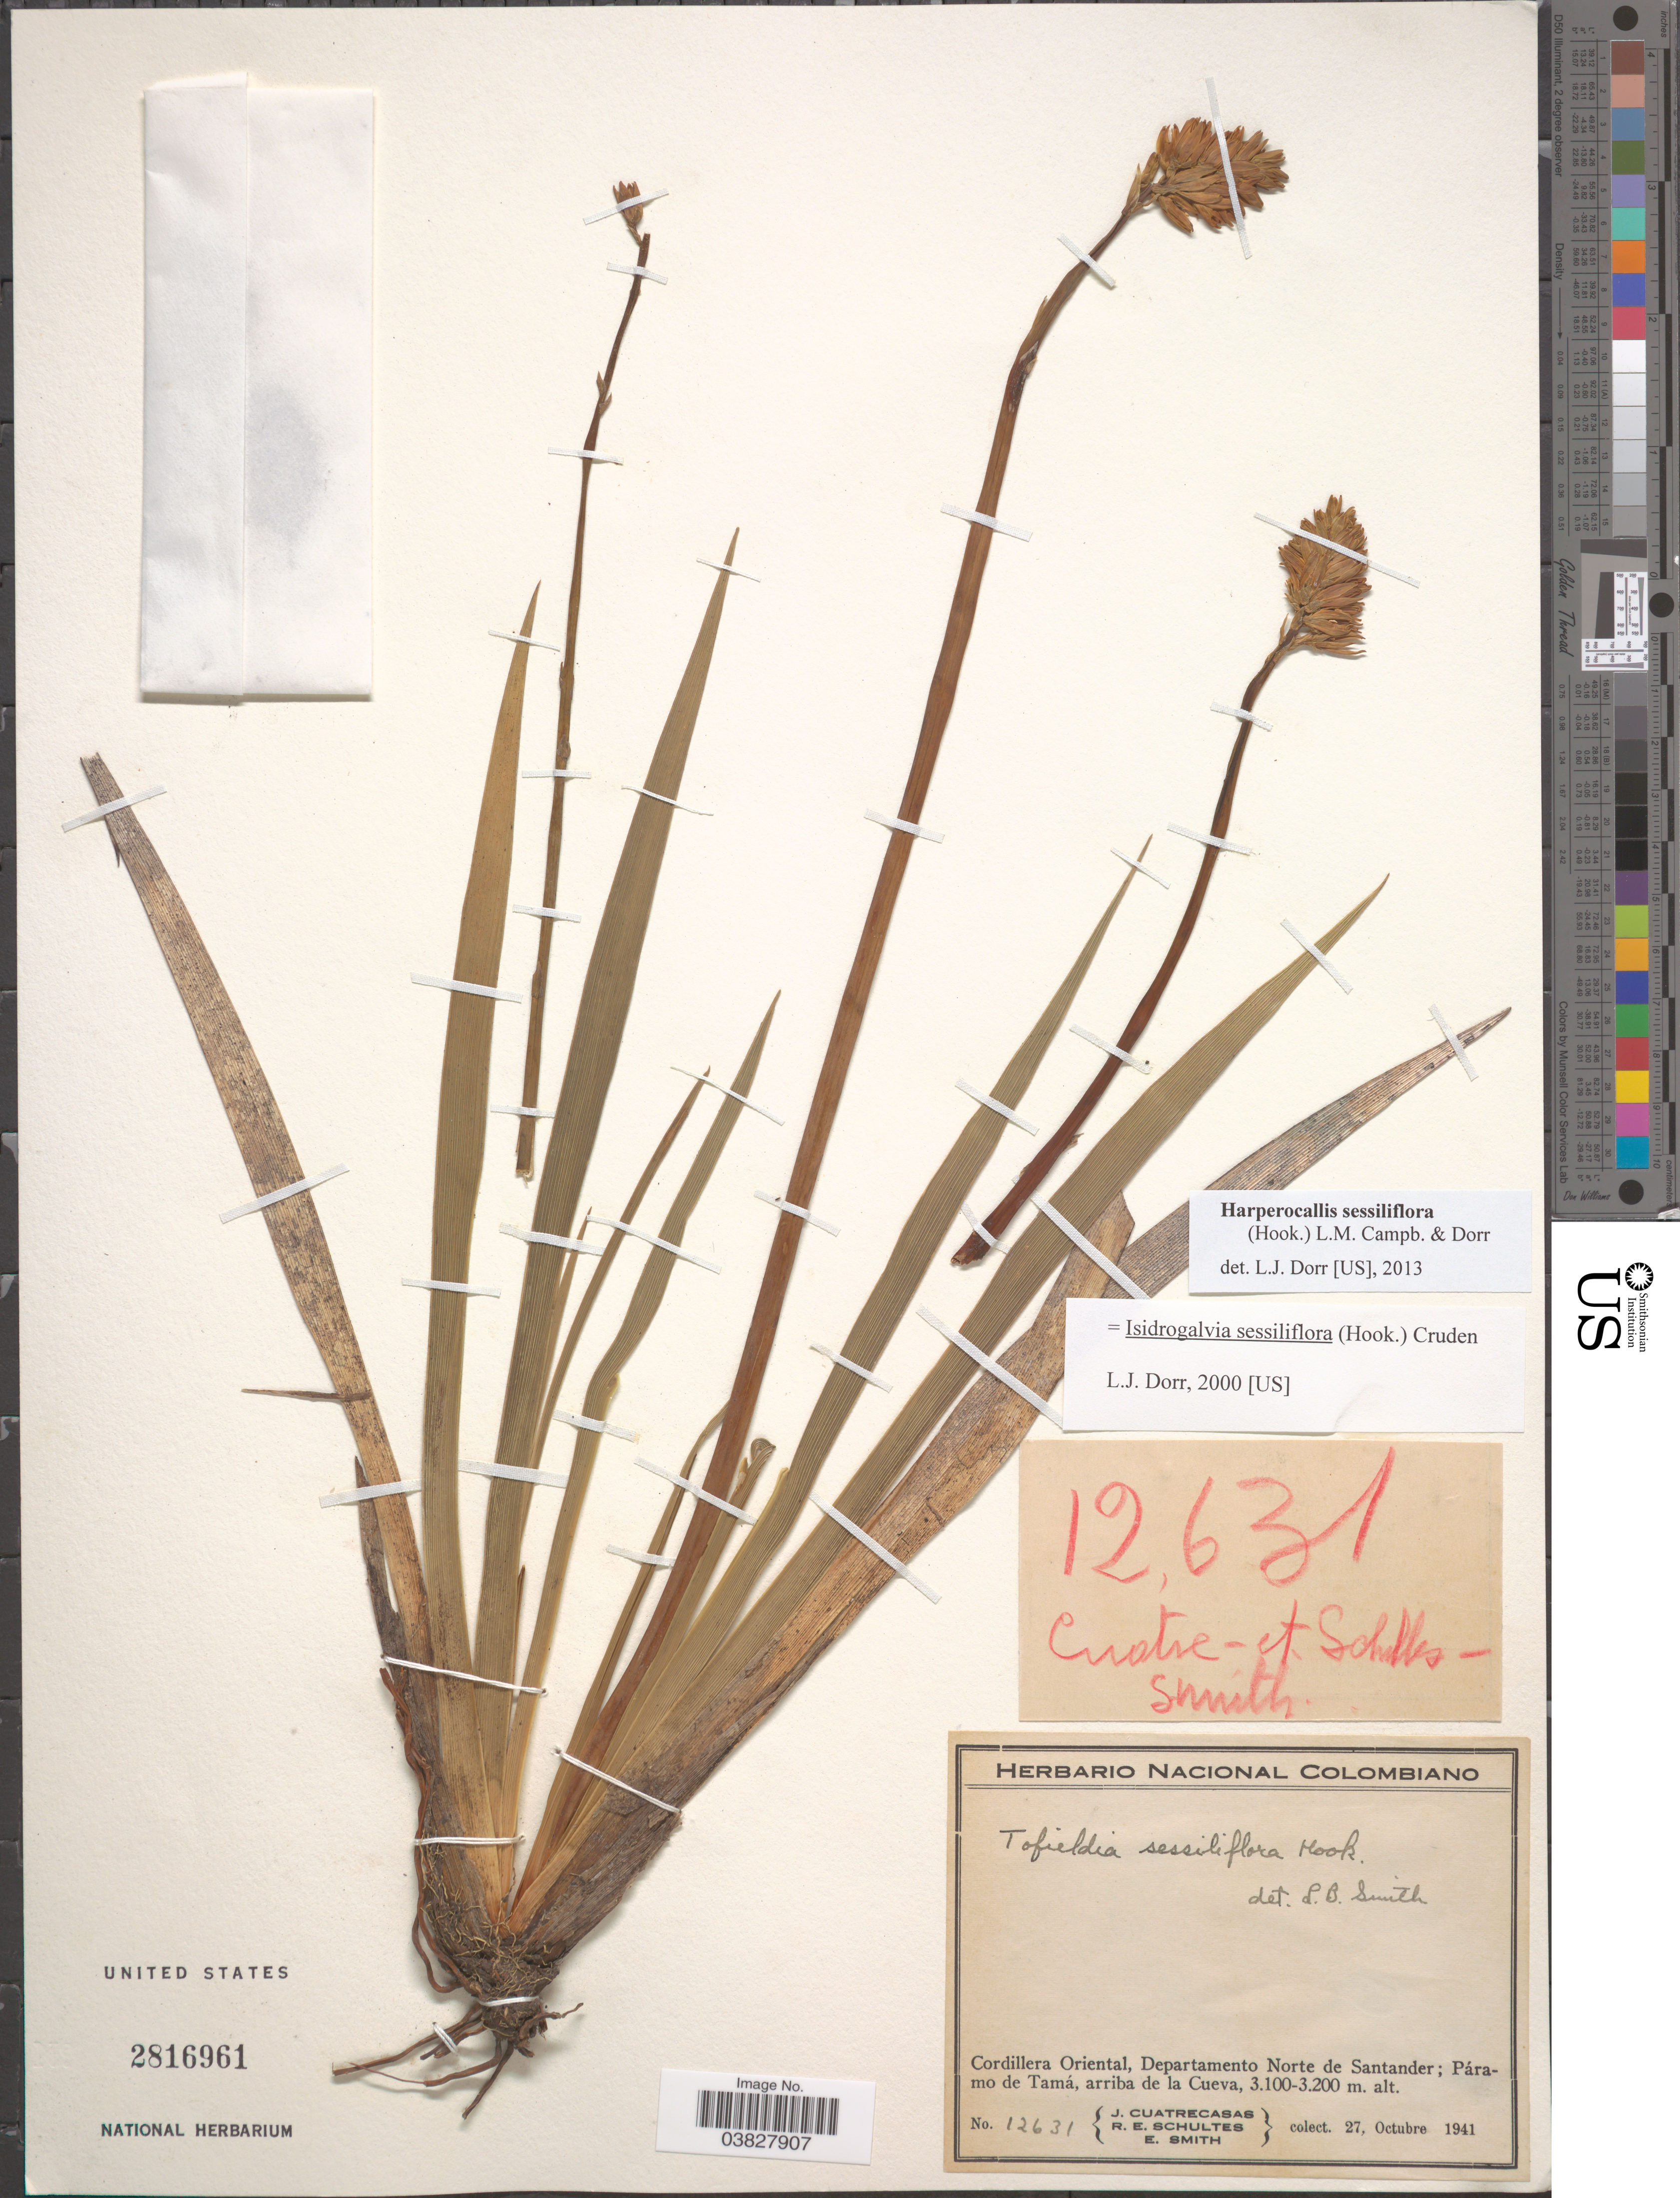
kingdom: Plantae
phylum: Tracheophyta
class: Liliopsida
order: Alismatales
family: Tofieldiaceae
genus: Harperocallis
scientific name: Harperocallis sessiliflora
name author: (Hook.) L.M. Campb. & Dorr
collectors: J. Cuatrecasas, R. E. Schultes & E. Smith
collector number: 12631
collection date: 1941-10-27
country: Colombia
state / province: Norte de Santander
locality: Cordillera Oriental, Departamento Norte de Santander; Páramo de Tamá, arriba de la Cueva.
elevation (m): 3100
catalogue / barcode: US 2816961